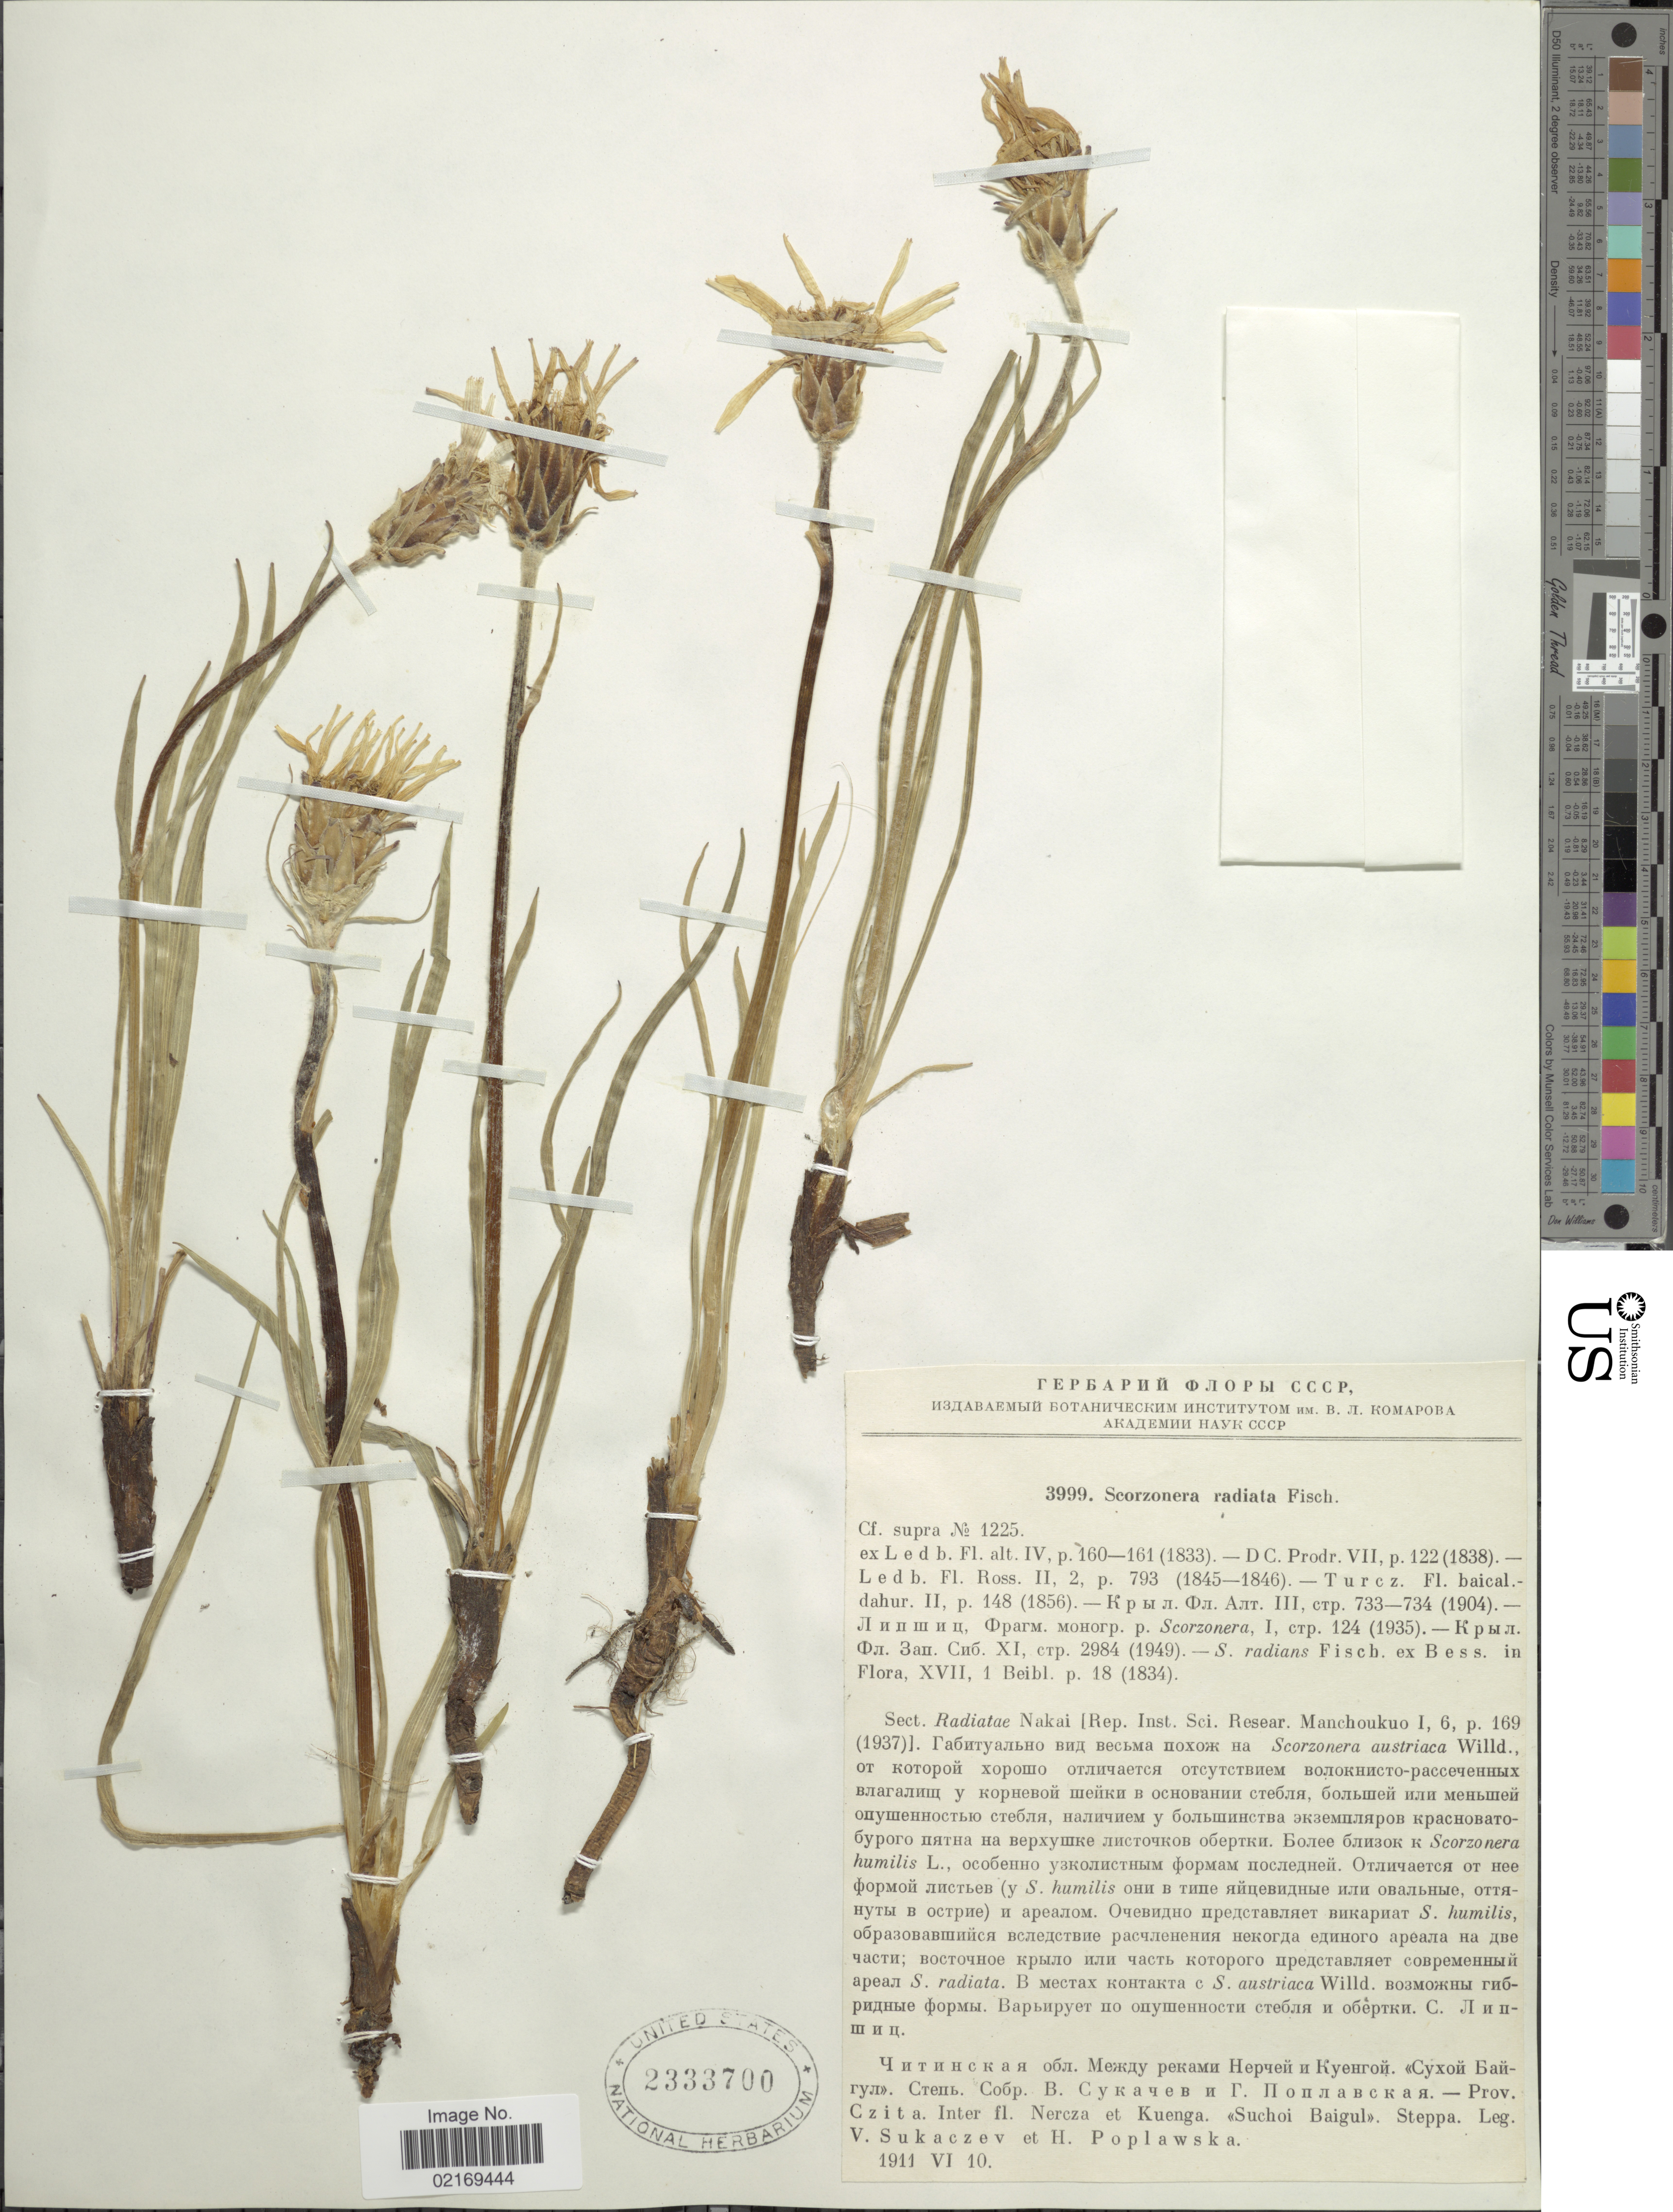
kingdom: Plantae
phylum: Tracheophyta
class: Magnoliopsida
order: Asterales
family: Asteraceae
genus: Scorzonera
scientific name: Scorzonera radiata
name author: Fisch. ex Ledeb.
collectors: V. Sukaczev & H. Poplawska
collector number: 3999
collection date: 1911-06-10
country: Russian Federation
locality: Prov. Czita, Inter fl. Nercza et Kuenga, Suchoi Baigul, steppa.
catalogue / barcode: US 2333700